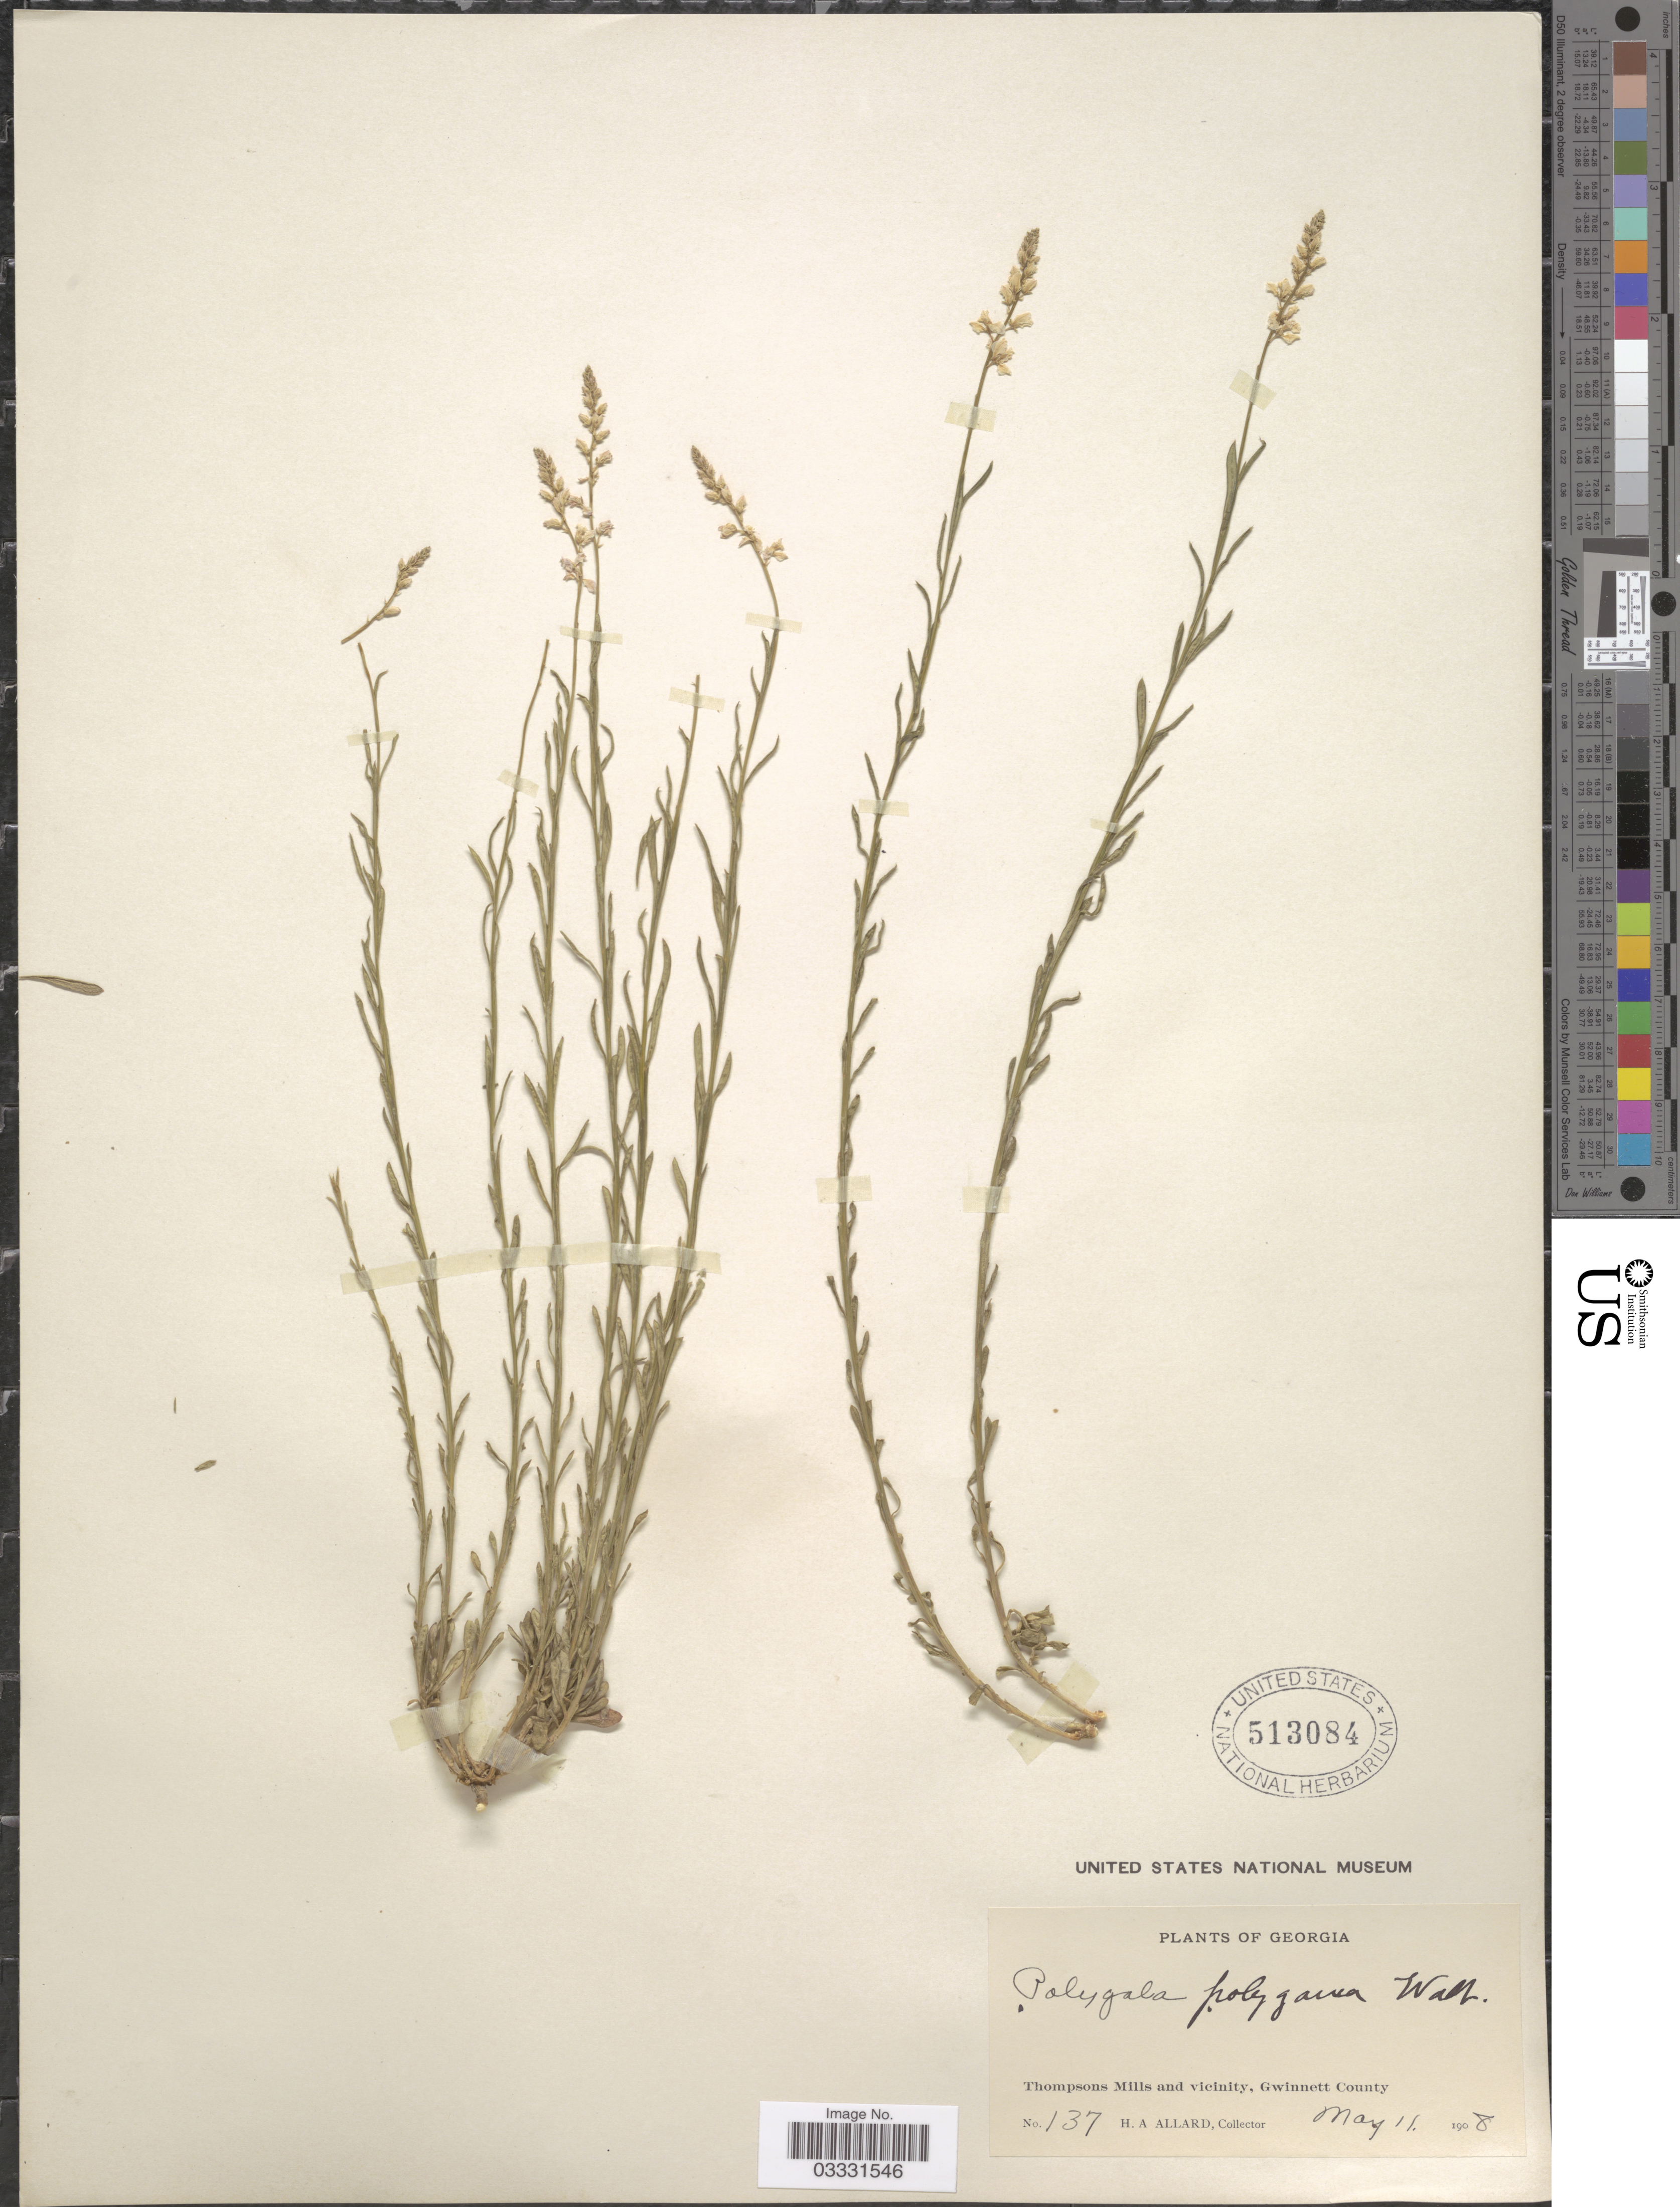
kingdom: Plantae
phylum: Tracheophyta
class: Magnoliopsida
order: Fabales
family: Polygalaceae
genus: Polygala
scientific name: Polygala polygama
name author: Walter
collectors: H. A. Allard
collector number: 137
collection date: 1908-05-11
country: United States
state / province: Georgia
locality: Thompsons Mills and vicinity, Gwinnett County.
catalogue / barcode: US 513084